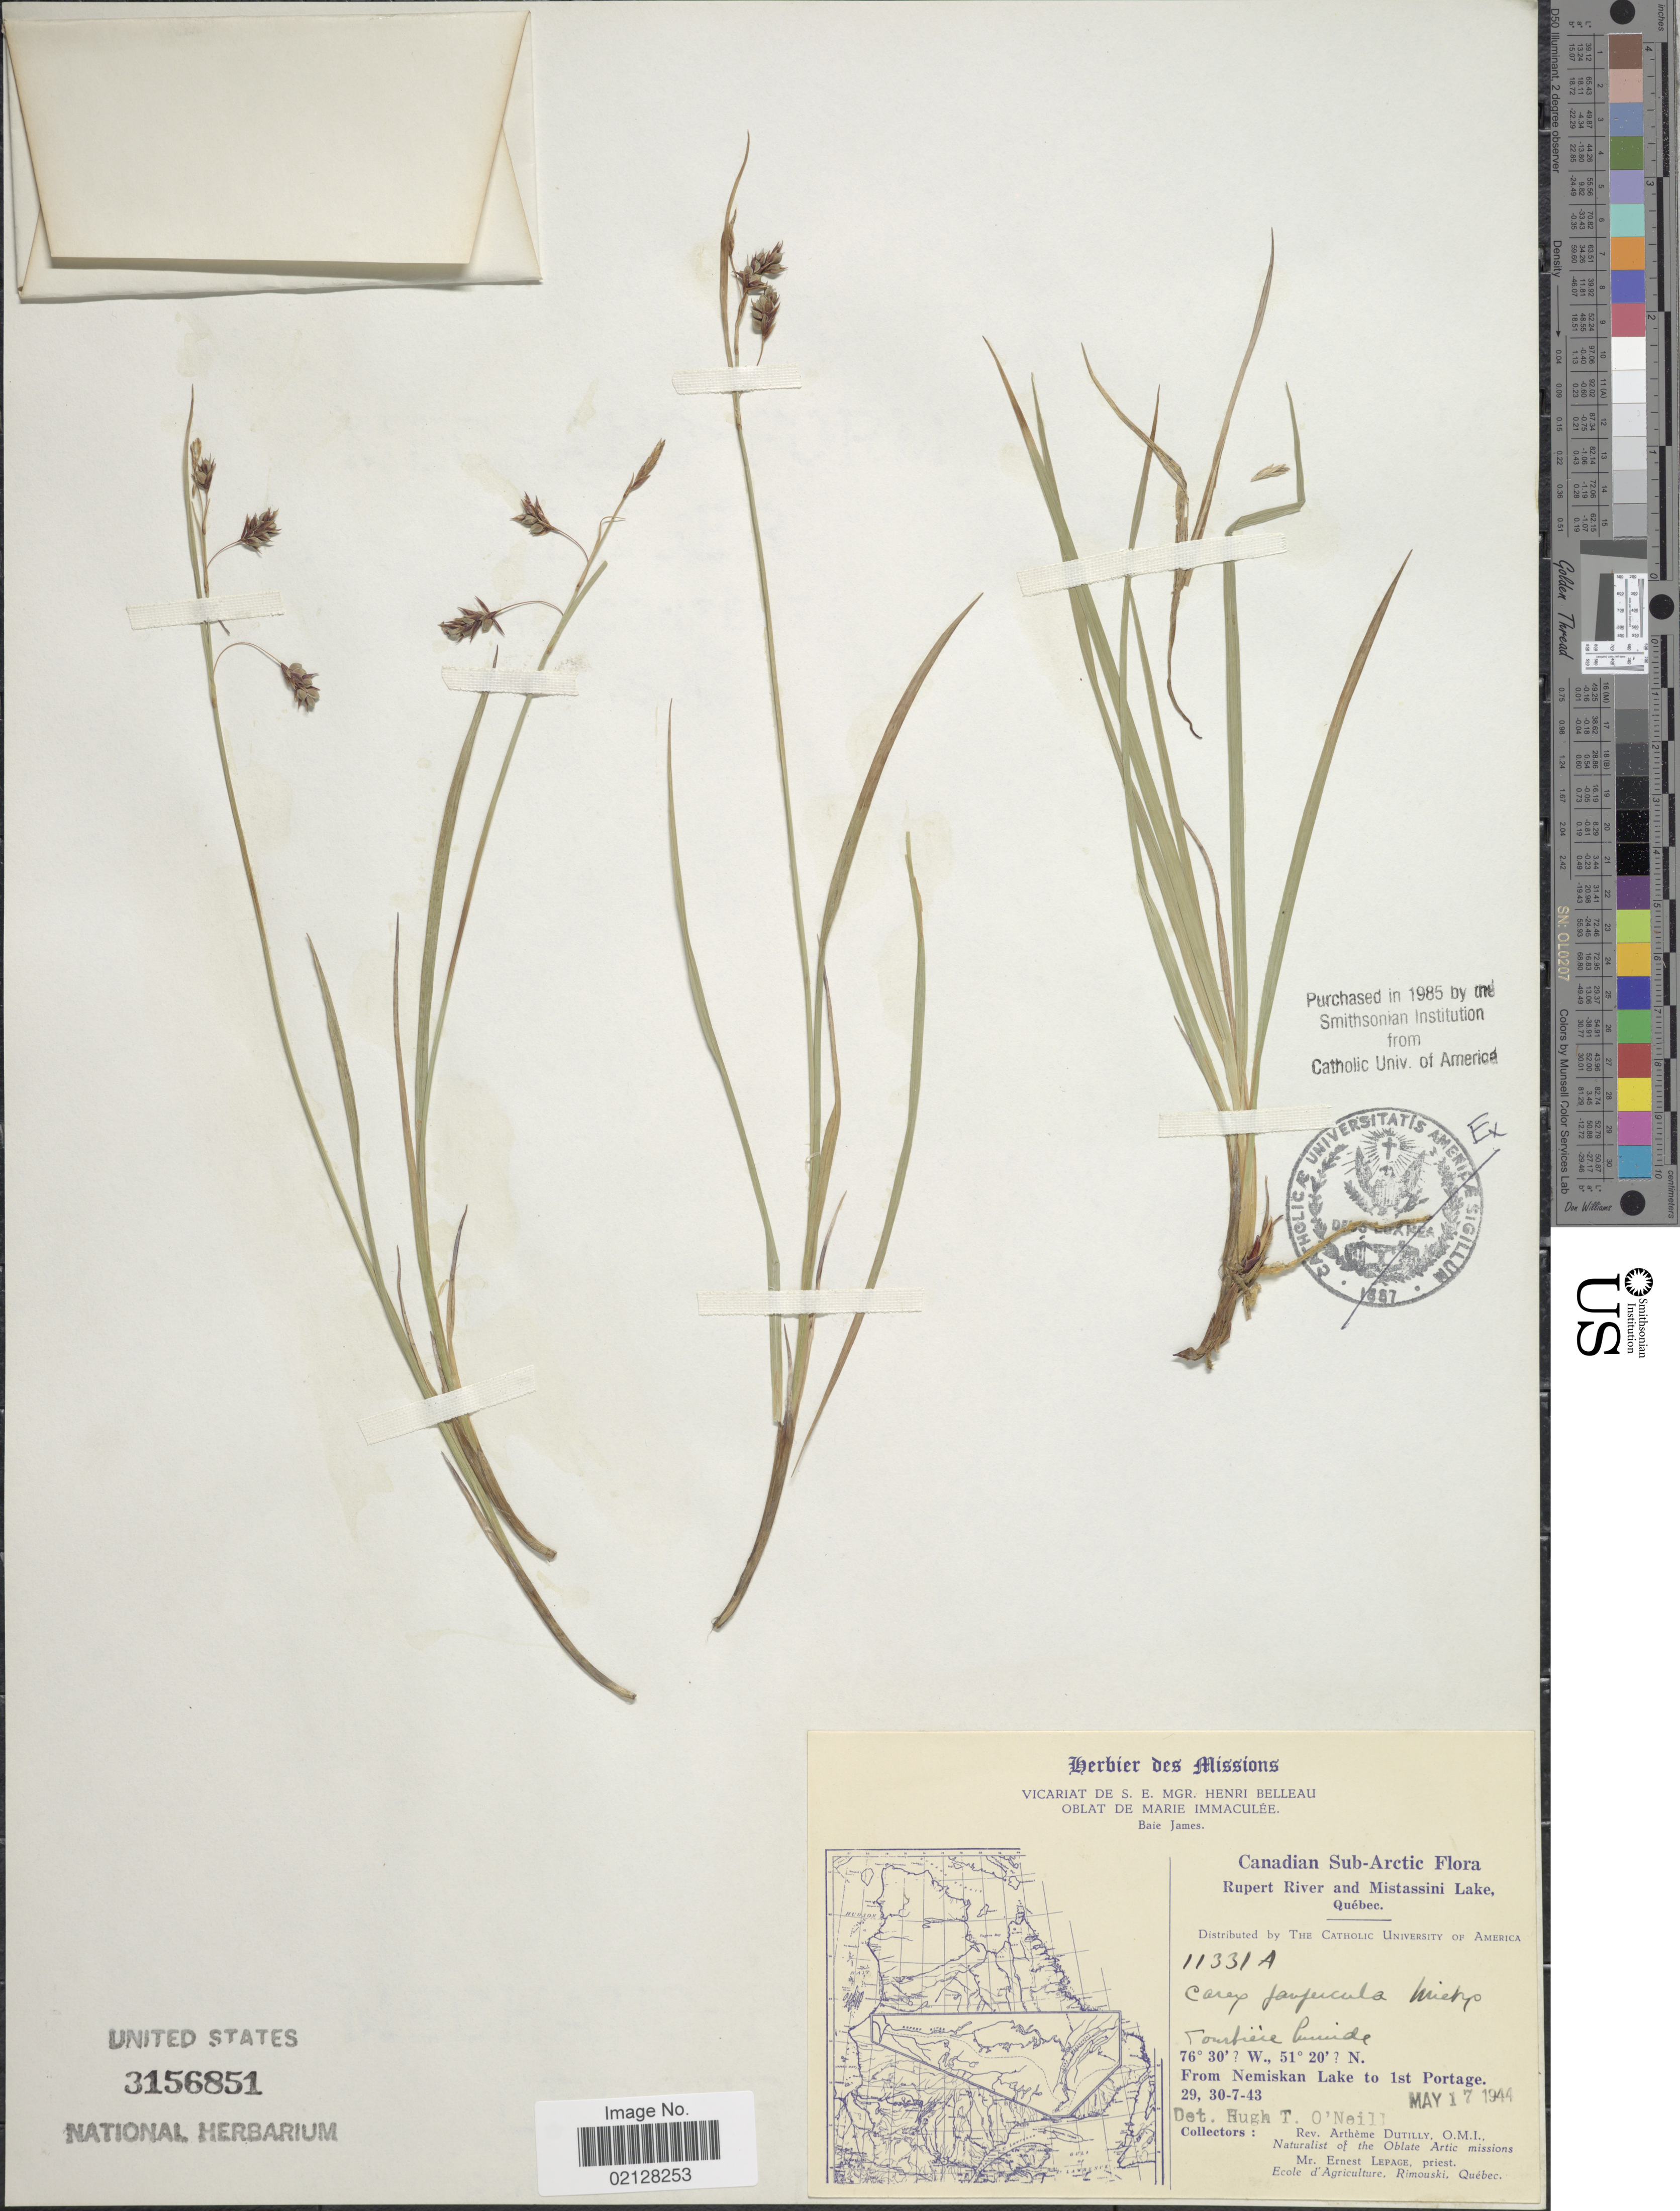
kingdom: Plantae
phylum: Tracheophyta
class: Liliopsida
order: Poales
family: Cyperaceae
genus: Carex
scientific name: Carex magellanica subsp. irrigua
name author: (Wahlenb.) Hiitonen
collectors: A. Dutilly & E. Lepage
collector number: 11331A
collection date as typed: Transcribed d/m/y: 29/7/43 to 30/7/43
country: Canada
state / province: Quebec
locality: Rupert River and Mistassini Lake. From Nemiskan Lake to 1st Portage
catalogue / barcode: US 3156851